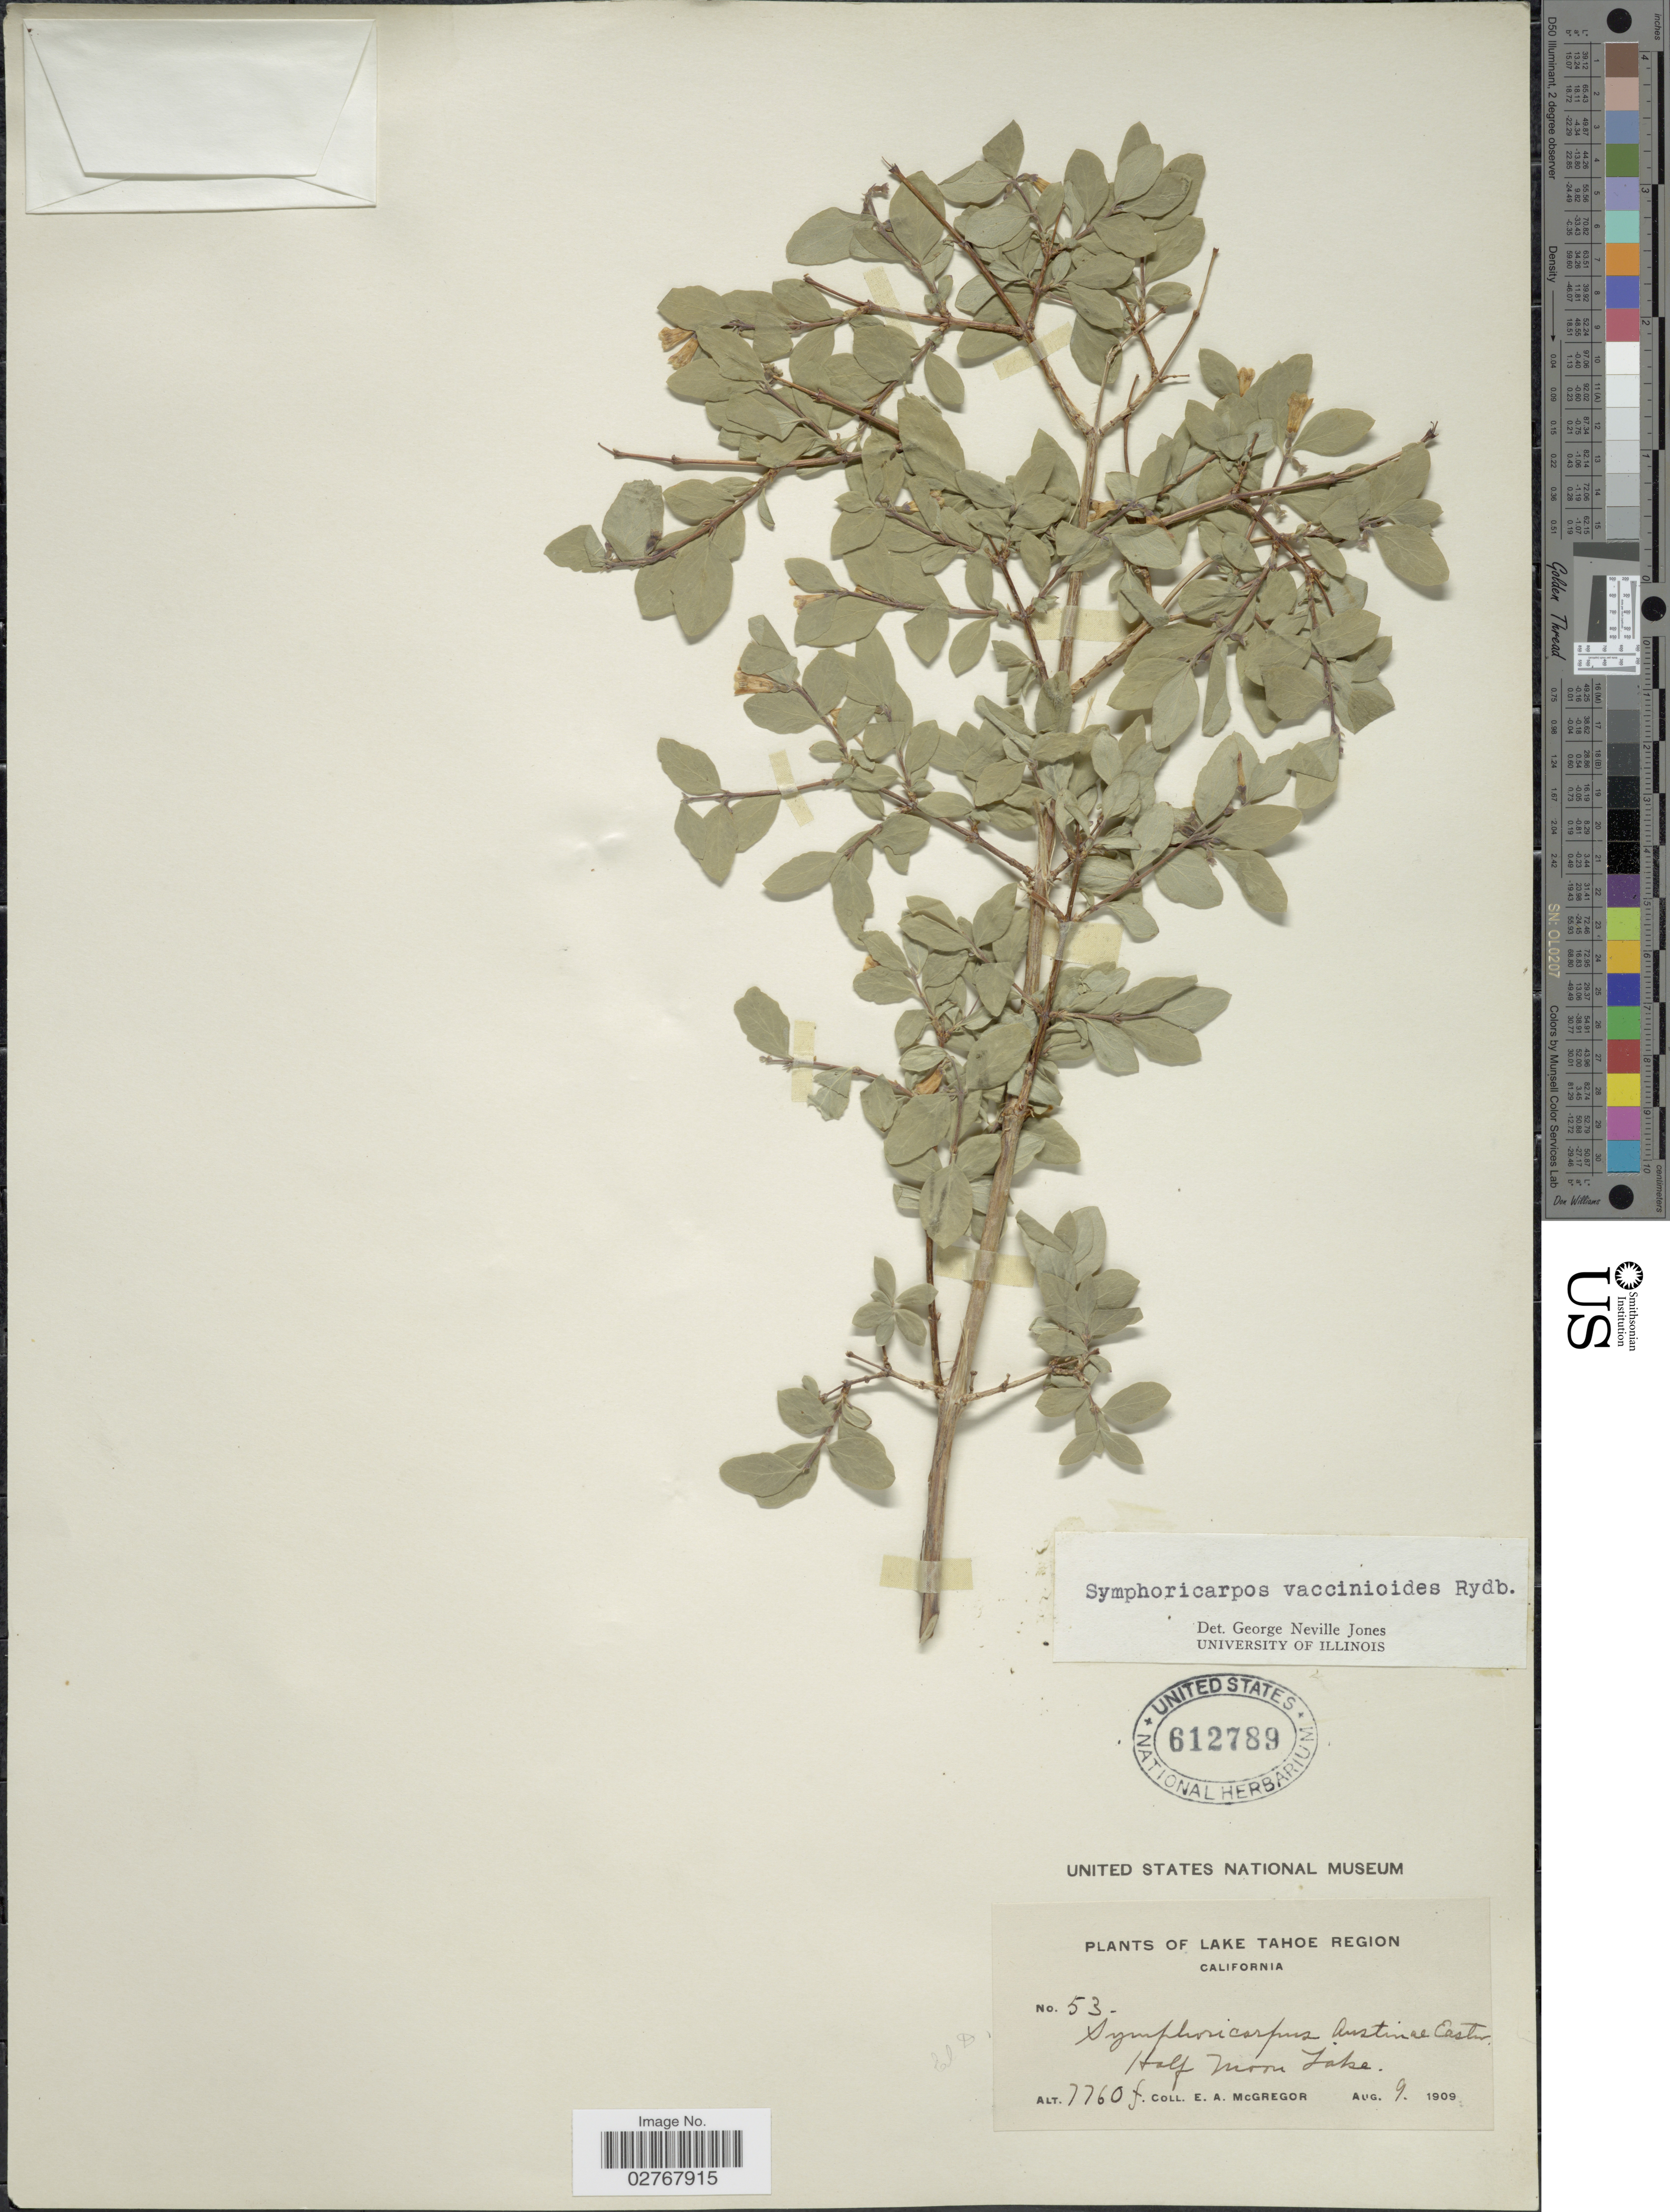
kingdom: Plantae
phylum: Tracheophyta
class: Magnoliopsida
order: Dipsacales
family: Caprifoliaceae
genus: Symphoricarpos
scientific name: Symphoricarpos vaccinioides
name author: Rydb.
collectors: E. A. McGregor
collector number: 7760f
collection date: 1909-08-09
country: United States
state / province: California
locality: Lake Tahoe Region, Half Moon Lake.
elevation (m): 2365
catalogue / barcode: US 612789